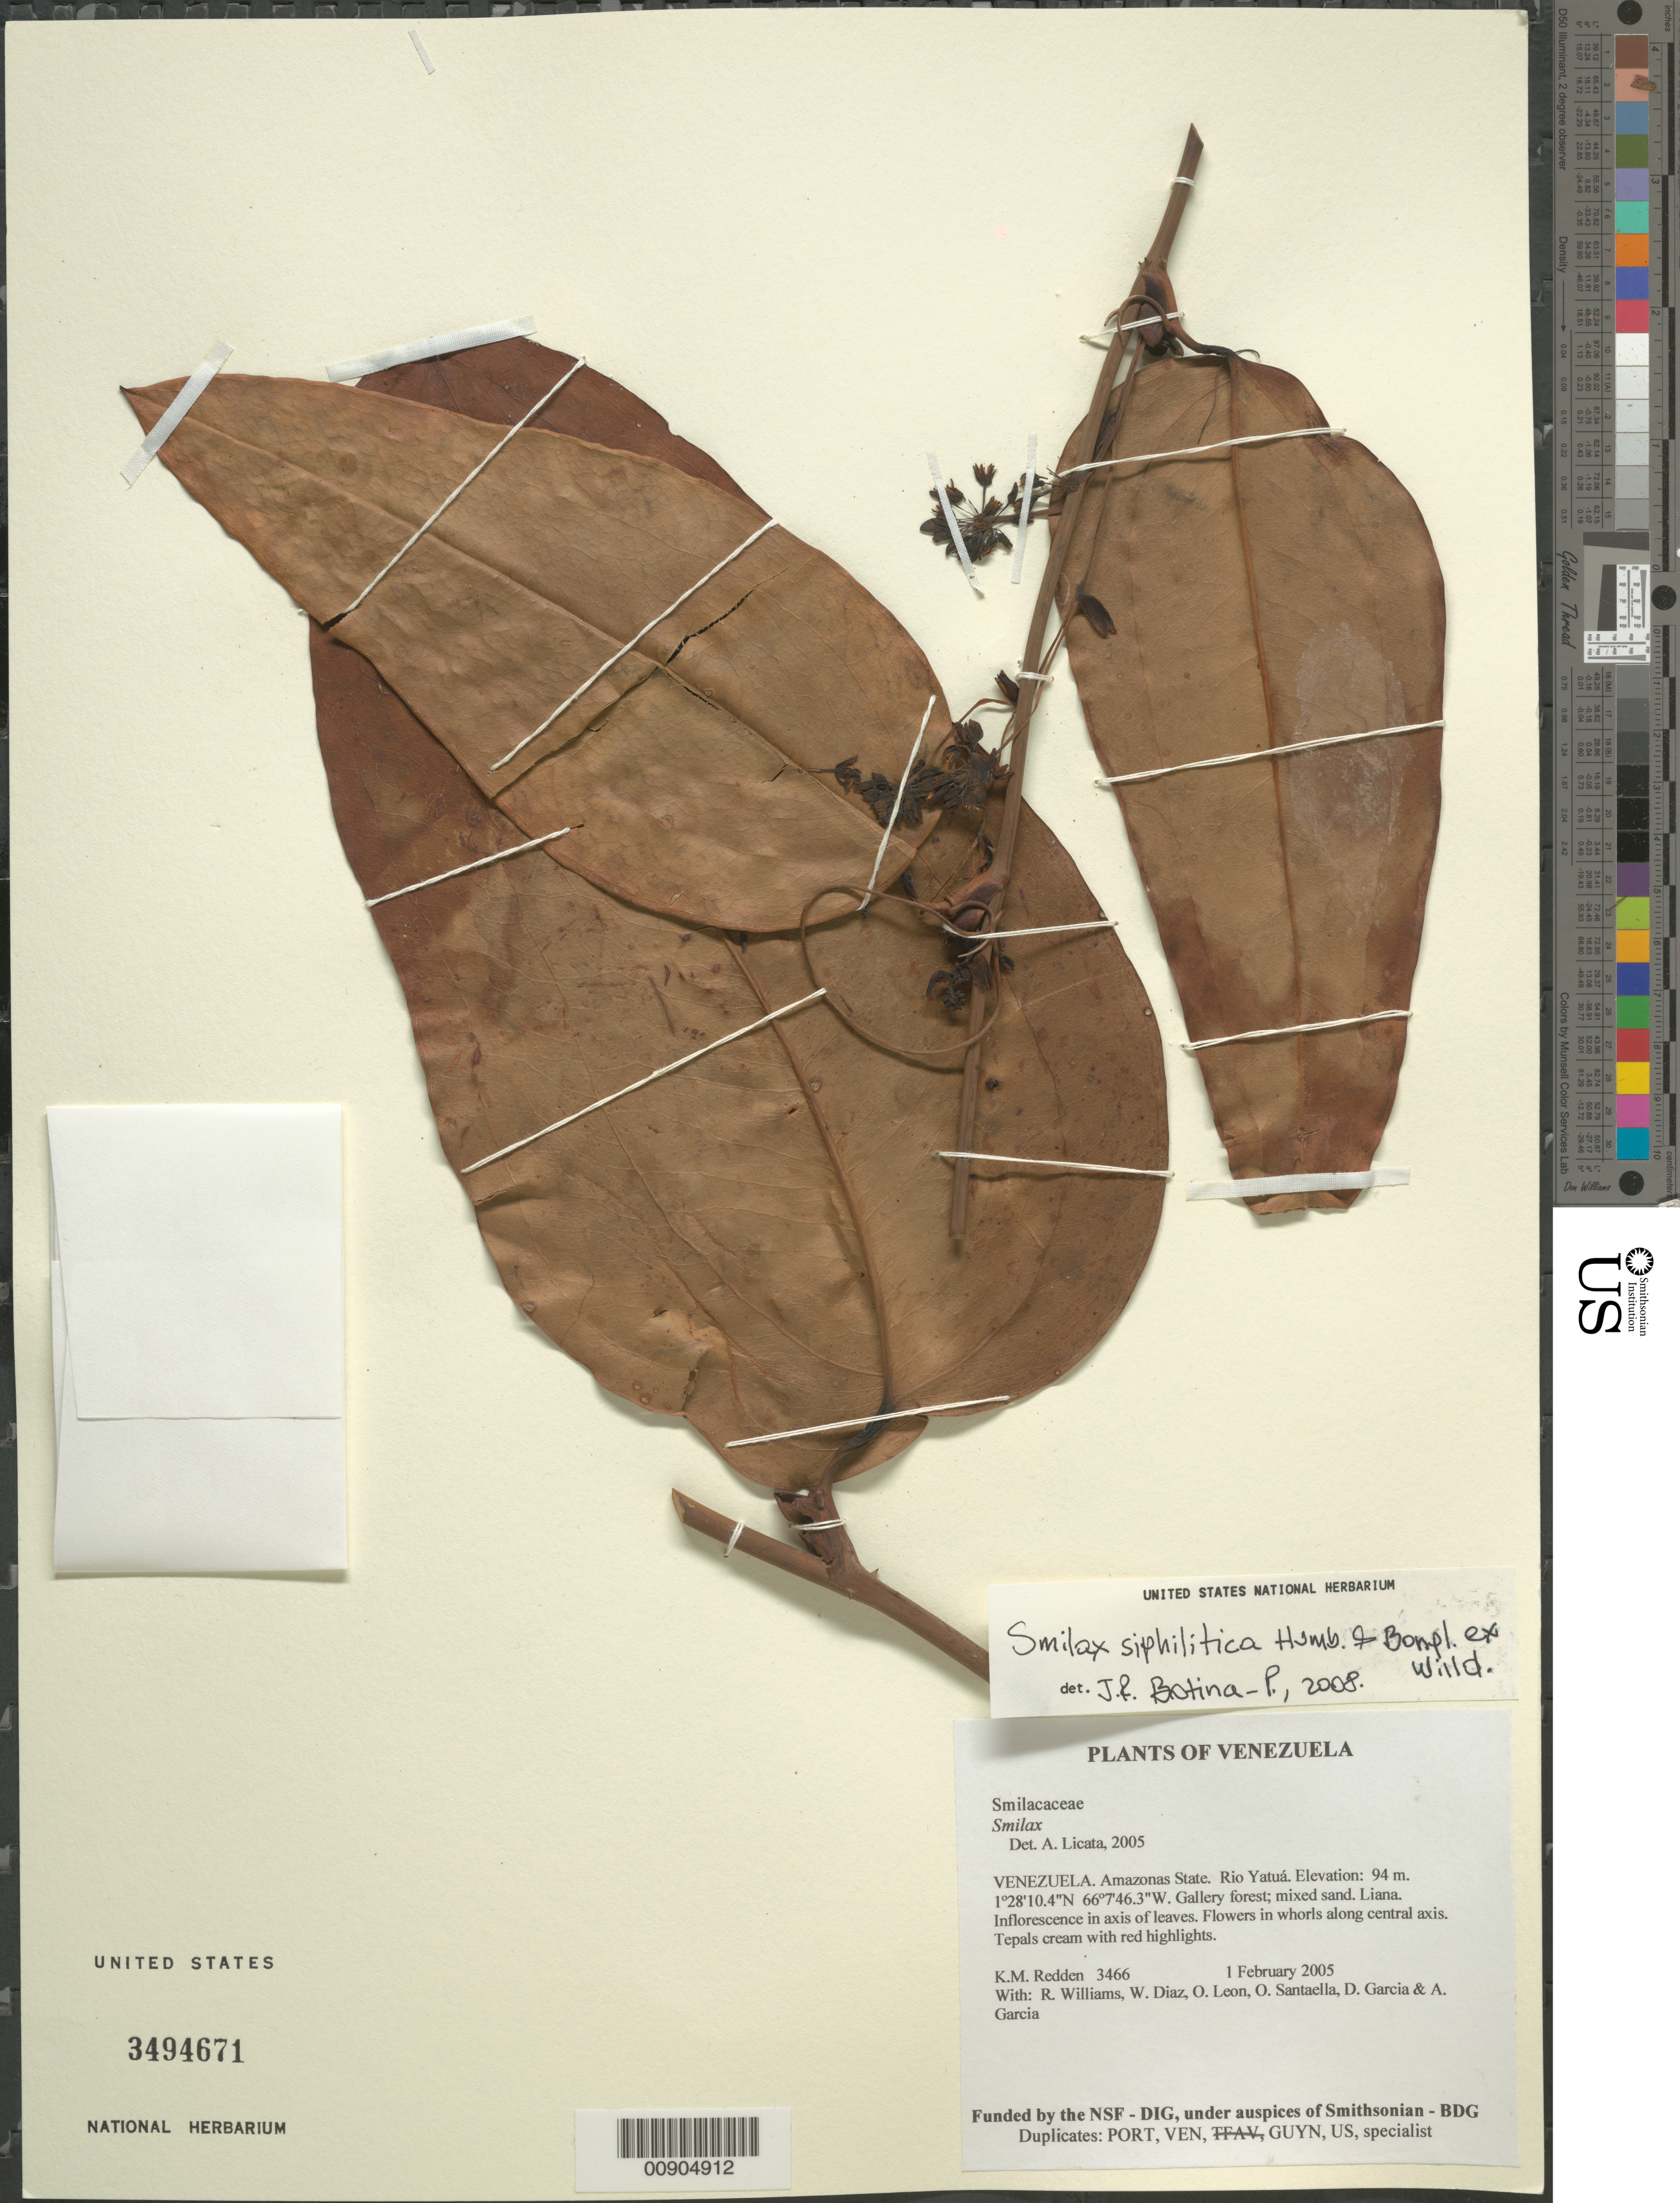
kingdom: Plantae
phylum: Tracheophyta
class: Liliopsida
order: Liliales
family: Smilacaceae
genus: Smilax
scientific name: Smilax syphilitica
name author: Humb. & Bonpl.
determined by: Botina-P., J. R.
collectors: K. M. Redden, R. Williams, W. Díaz P., O. León, O. Santaella, D. Garcia & A. Garcia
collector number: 3466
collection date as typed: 1 February 2005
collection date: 2005-02-01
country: Venezuela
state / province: Amazonas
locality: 13 - Rio Yatuá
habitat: Gallery forest; mixed sand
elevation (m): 94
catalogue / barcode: US 3494671